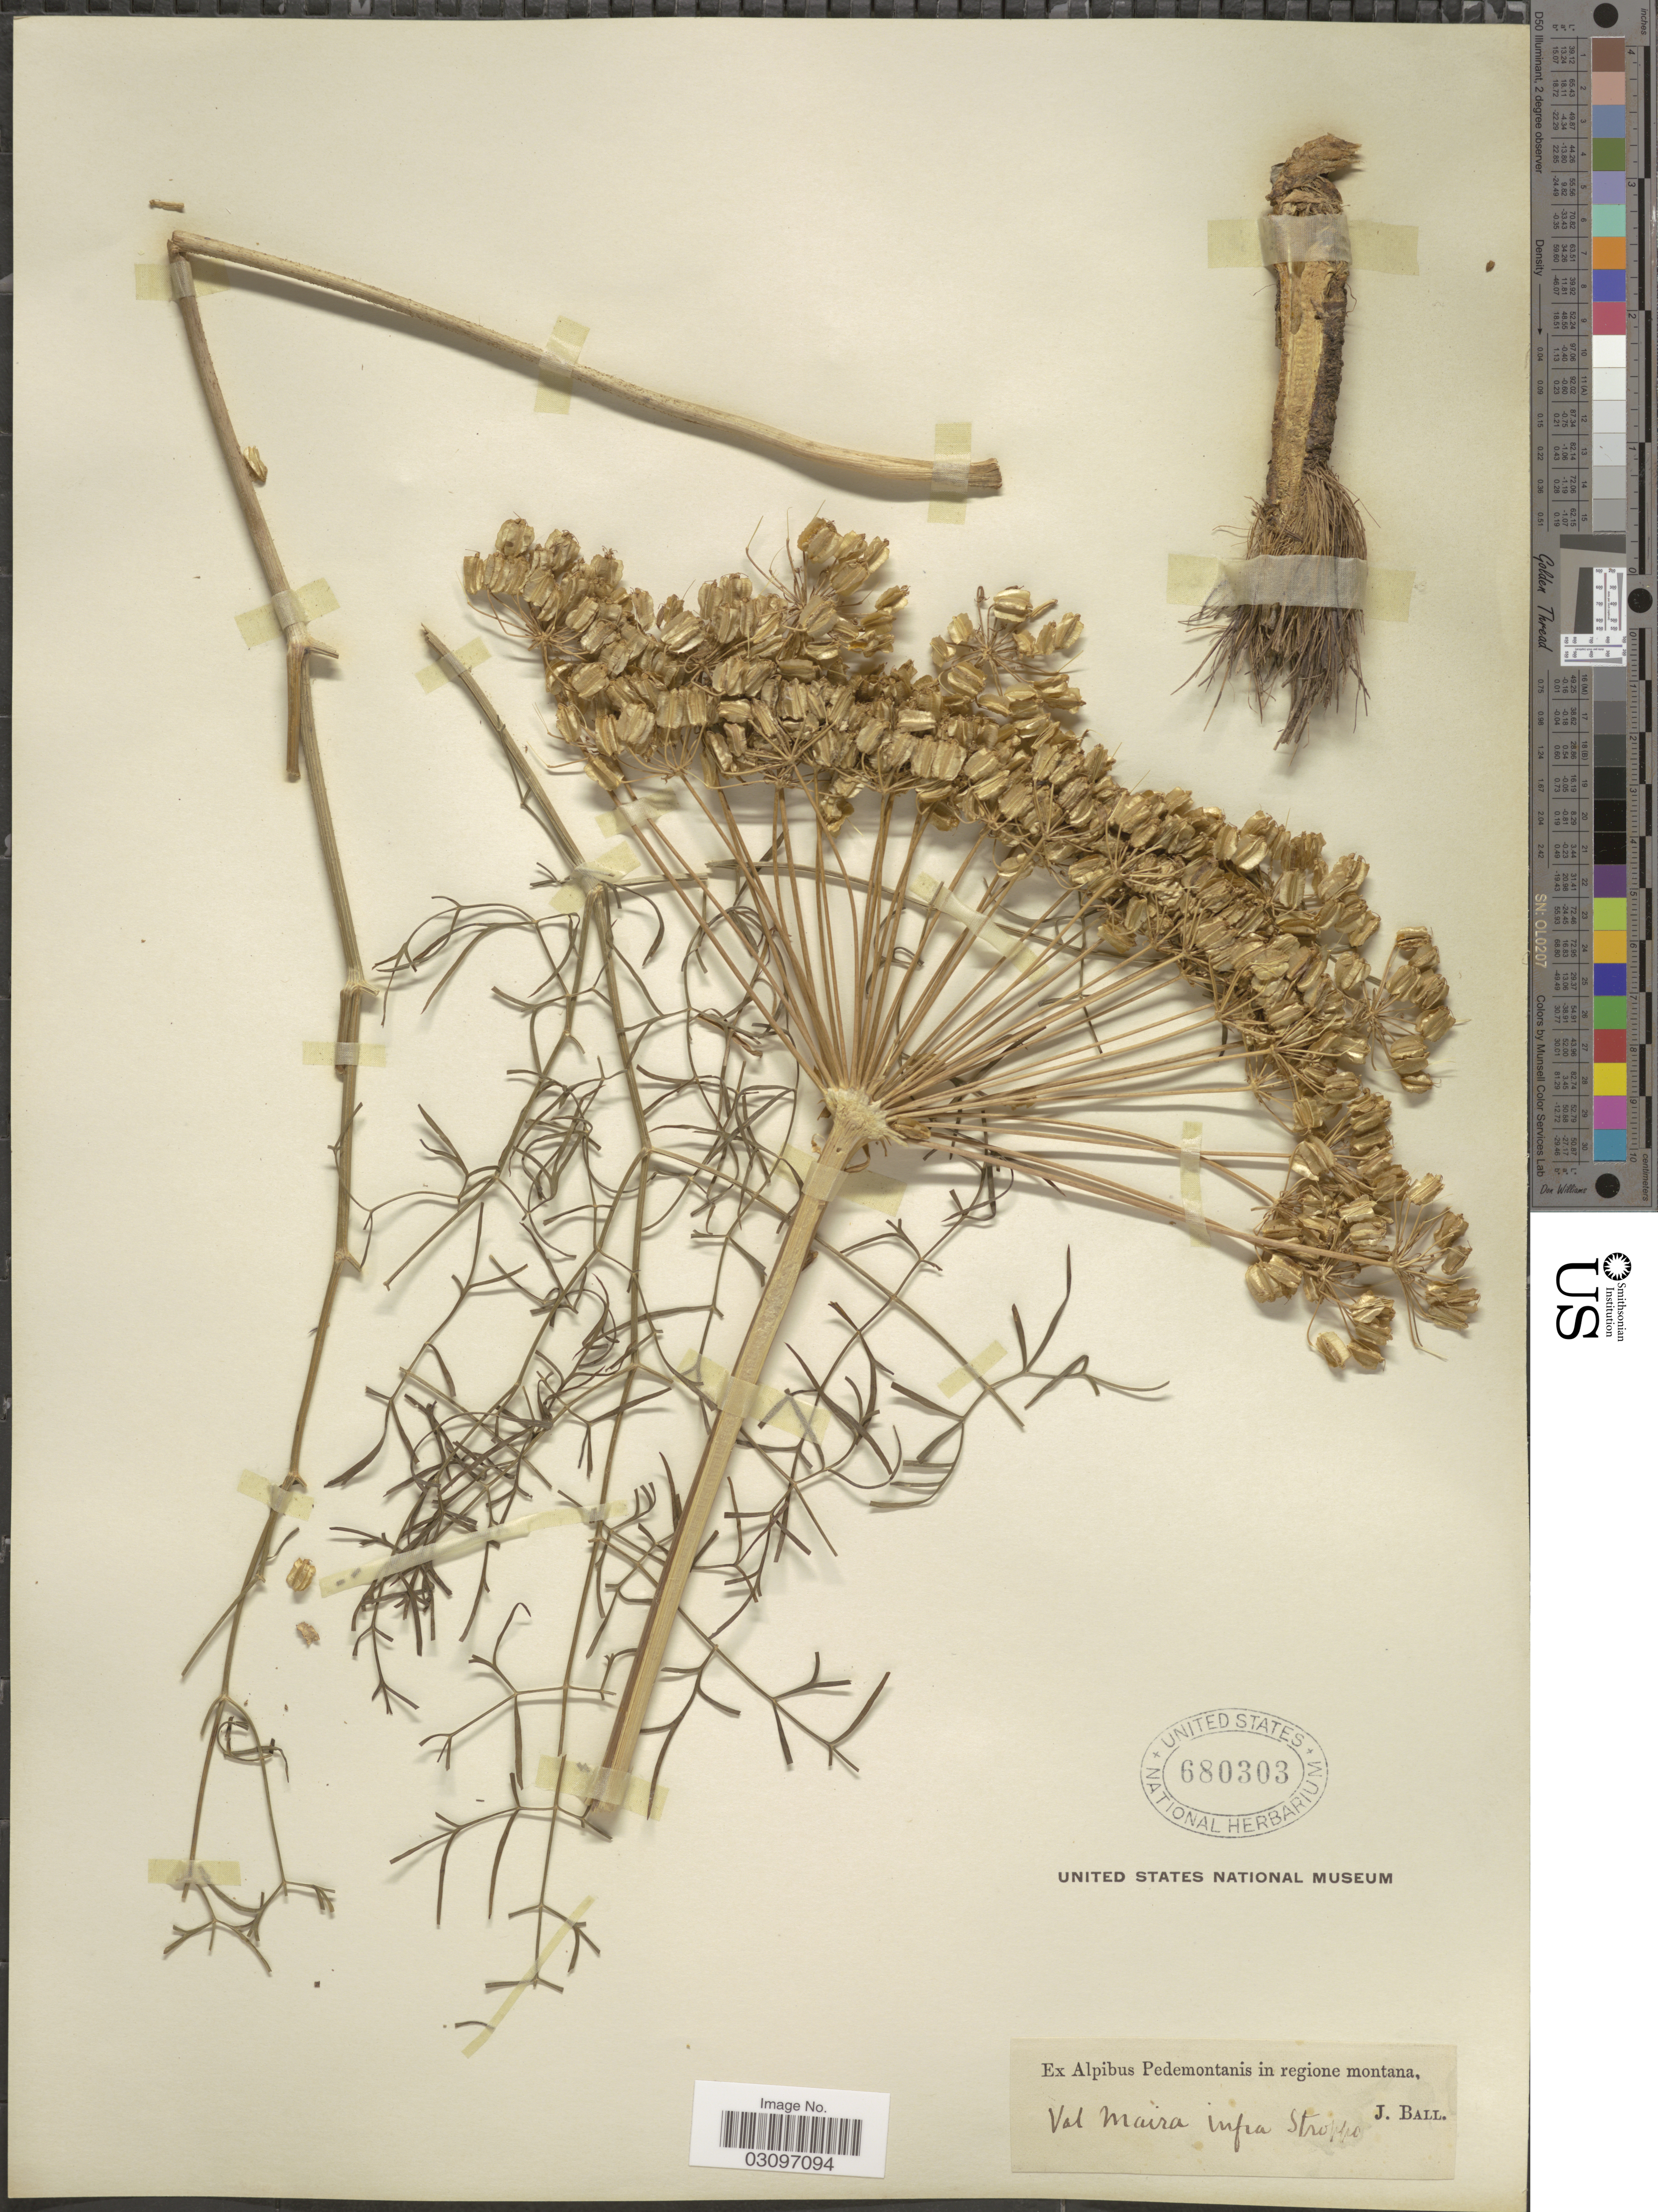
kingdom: Plantae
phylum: Tracheophyta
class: Magnoliopsida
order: Apiales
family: Apiaceae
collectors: J. Ball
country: Italy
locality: Ex Alpibus Pedemontanis in regione montana, Val Maira infra Stroppo.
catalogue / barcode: US 680303